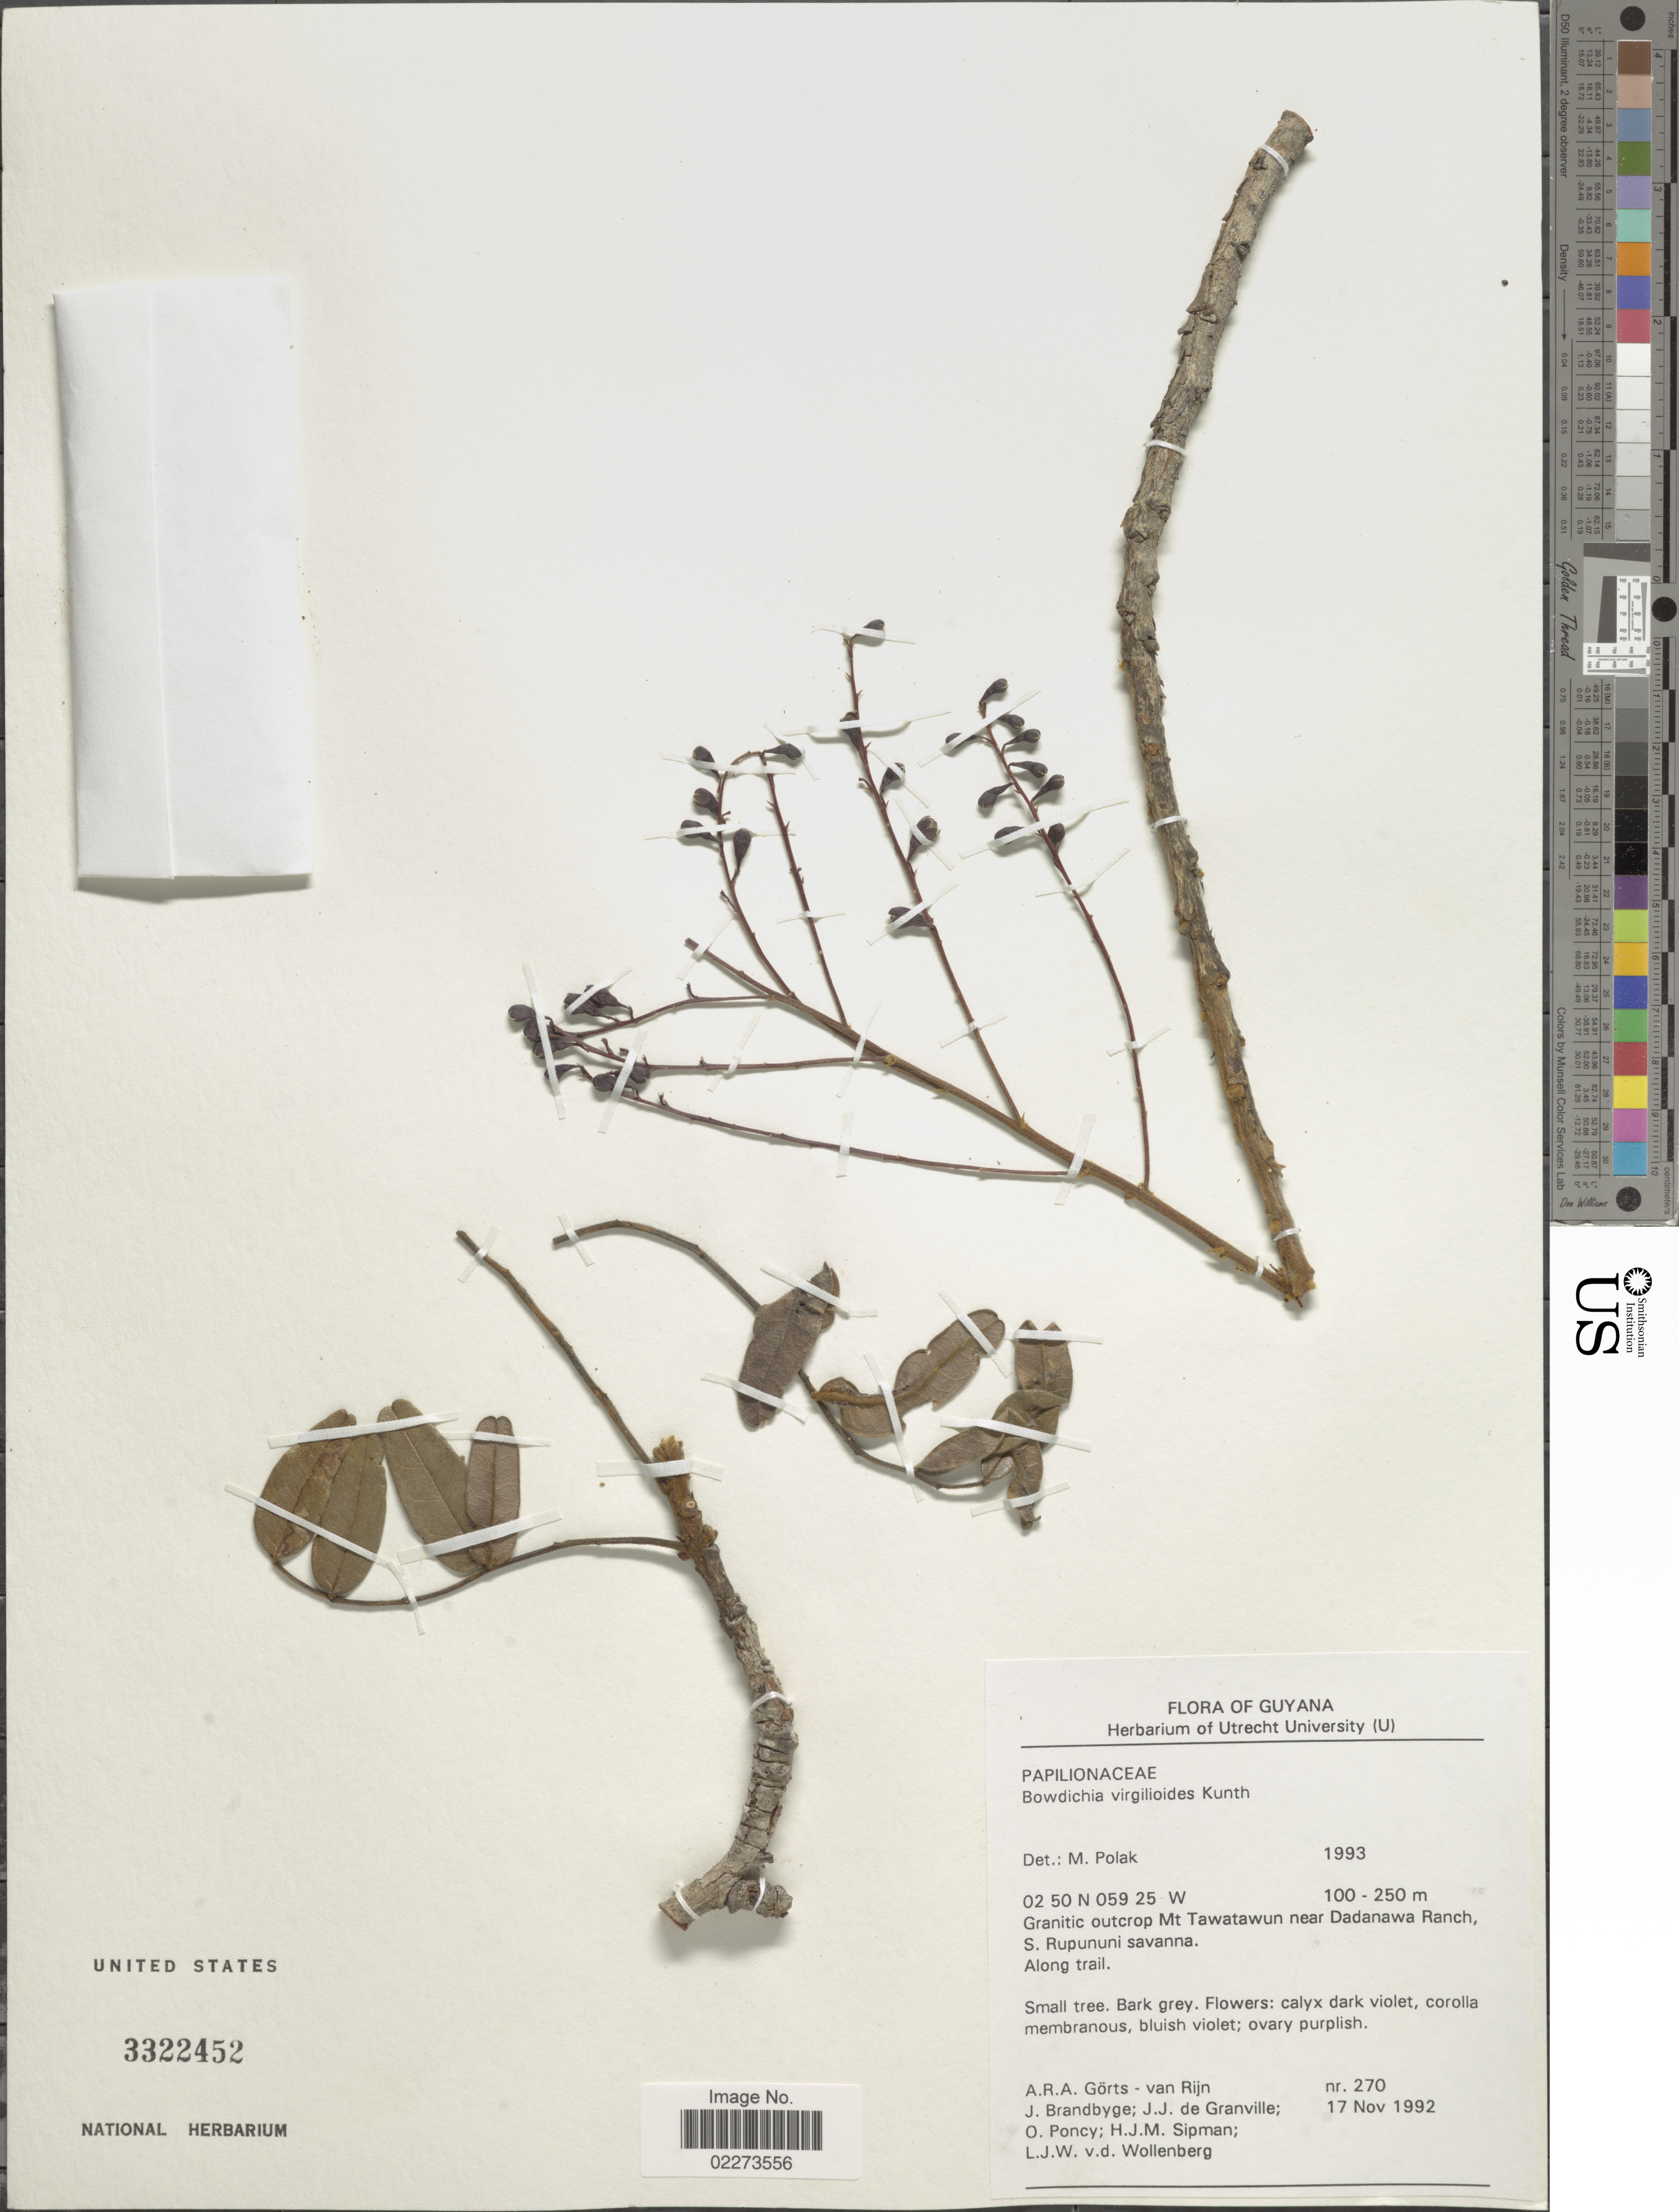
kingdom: Plantae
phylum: Tracheophyta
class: Magnoliopsida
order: Fabales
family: Fabaceae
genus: Bowdichia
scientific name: Bowdichia virgilioides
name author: Kunth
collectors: A. .R. A. Görts-van Rijn, J. Brandbyge, J.-J. de Granville, O. Poncy & et al.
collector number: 270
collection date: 1992-11-17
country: Guyana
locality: Granitic outcrop Mt. Tawatawun near Dadanawa Ranch, S. Rupununi savanna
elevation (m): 100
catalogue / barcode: US 3322452